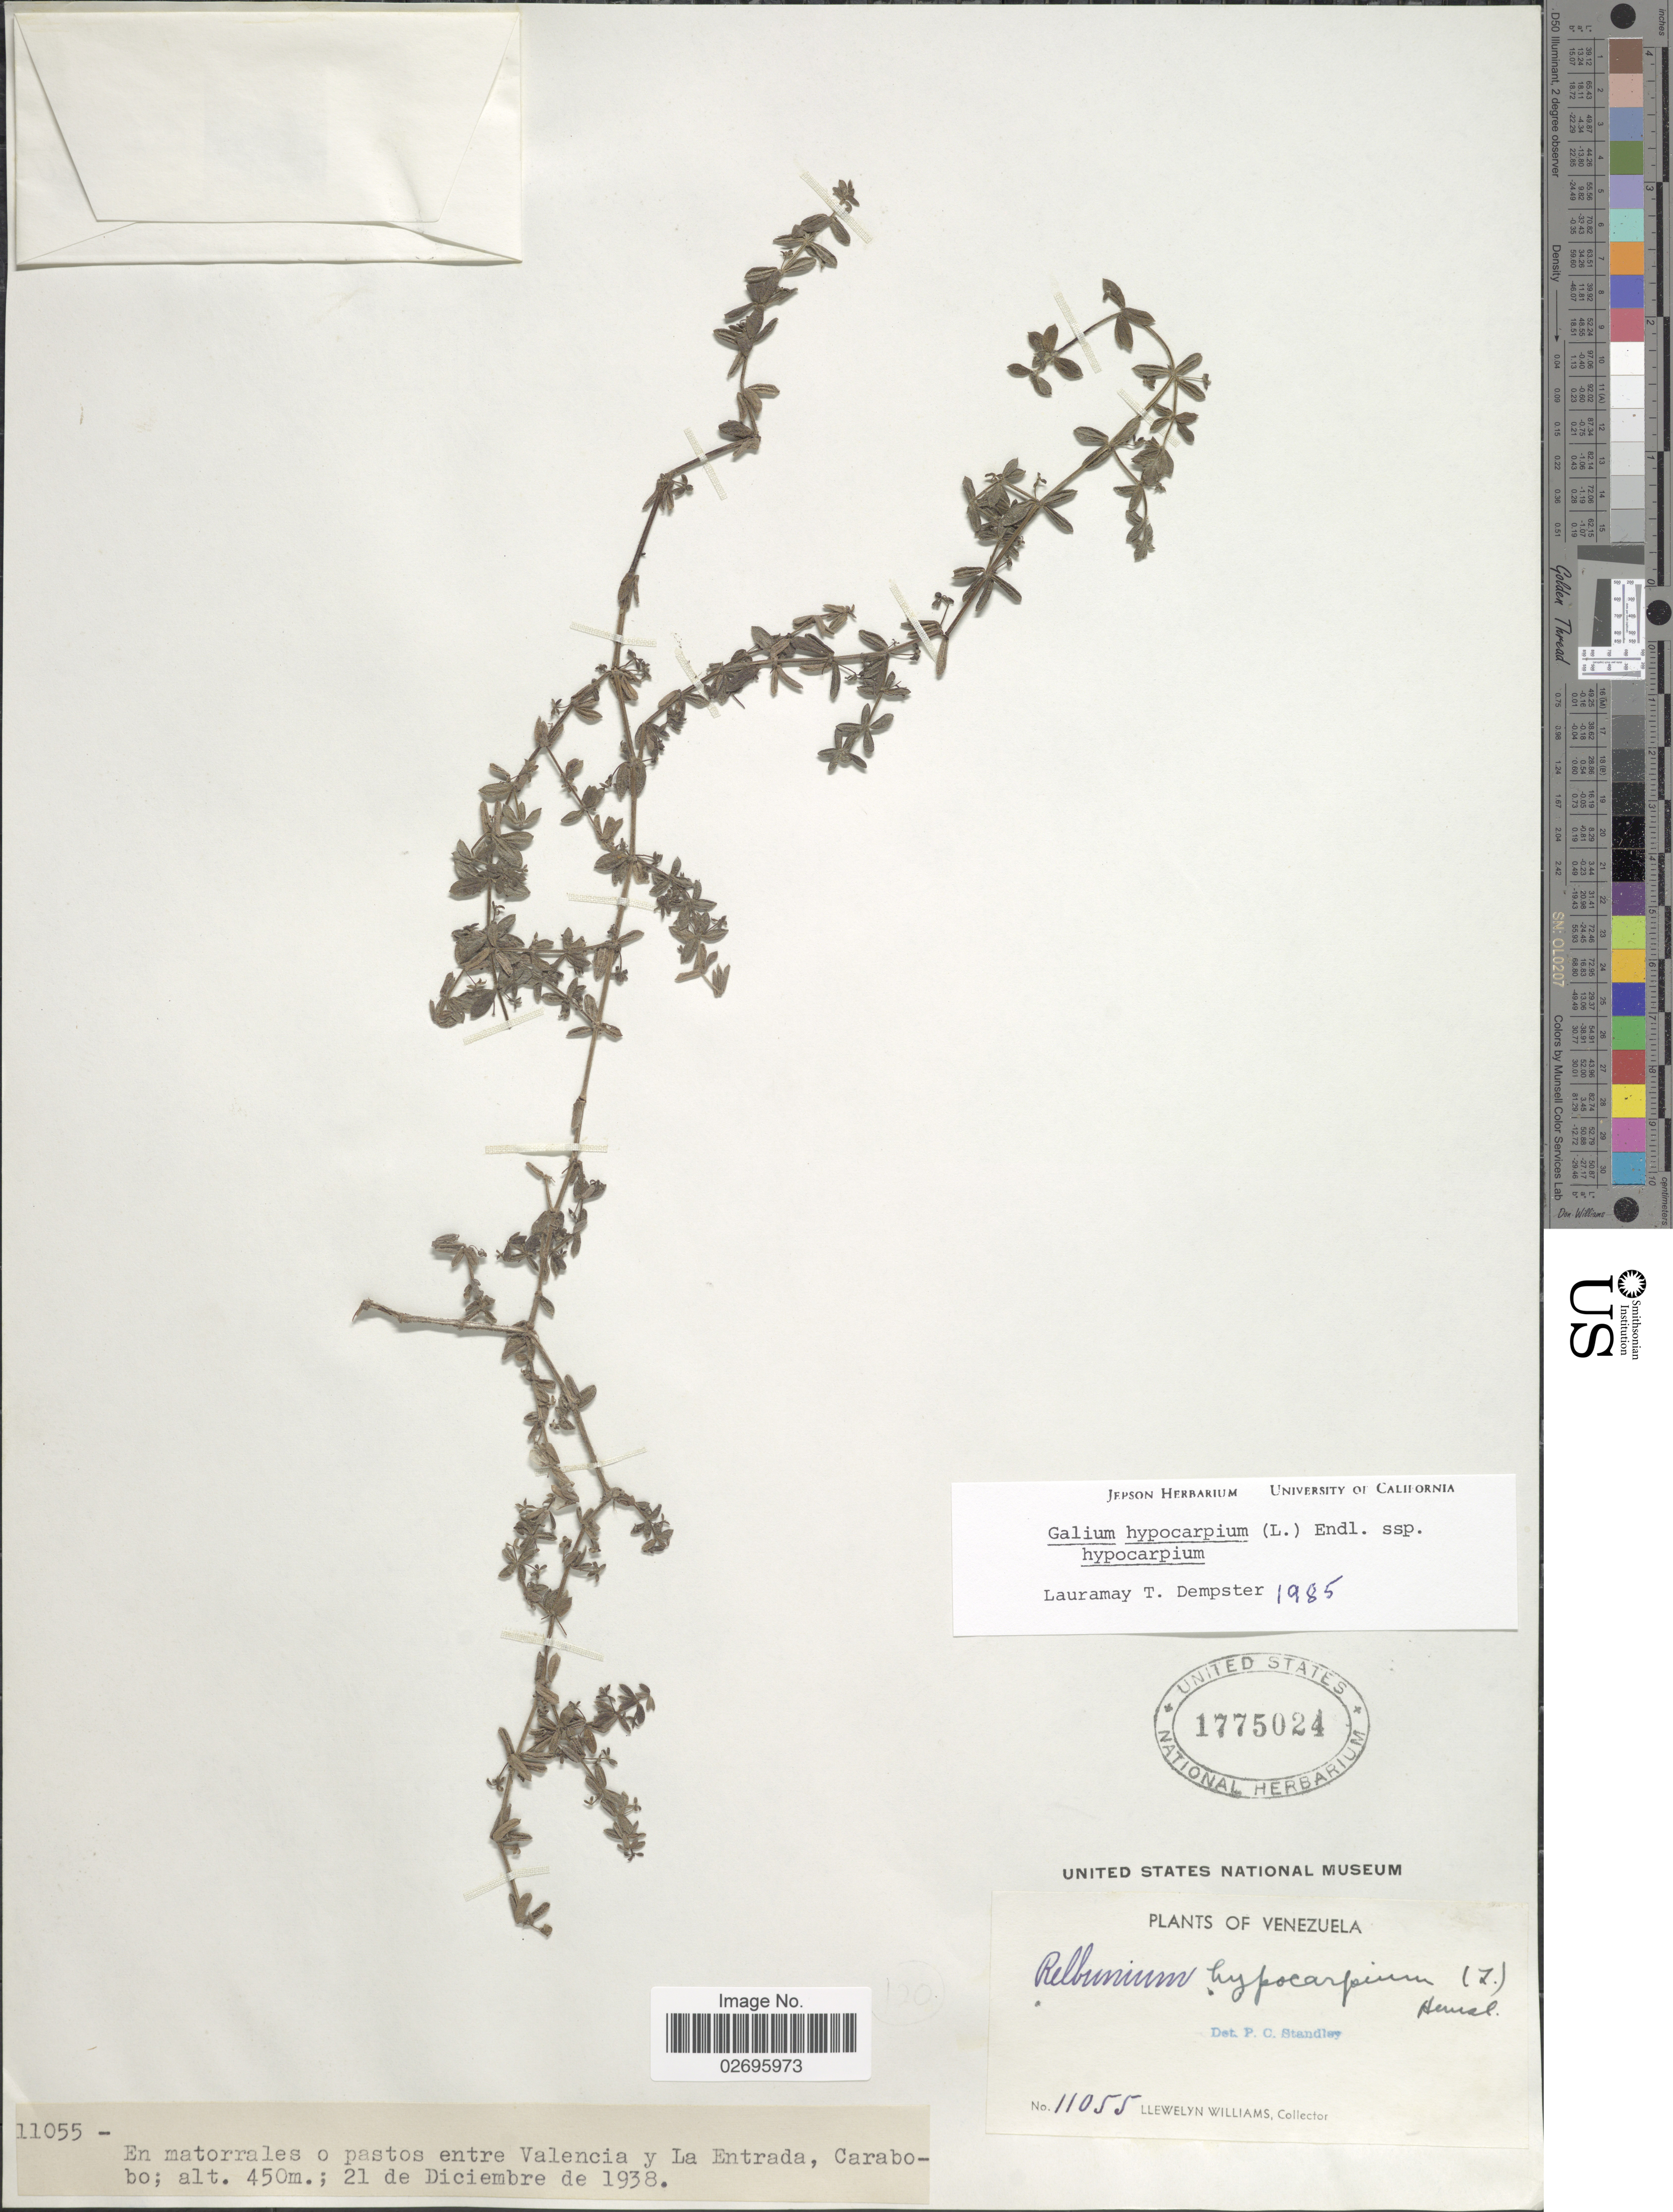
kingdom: Plantae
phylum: Tracheophyta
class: Magnoliopsida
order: Gentianales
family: Rubiaceae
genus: Galium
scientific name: Galium hypocarpium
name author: (L.) Endl. ex Griseb.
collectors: Ll. Williams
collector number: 11055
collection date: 1938-12-21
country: Venezuela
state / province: Carabobo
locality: En matorrales o pastos entre Valencia y La Entrada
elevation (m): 450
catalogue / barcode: US 1775024